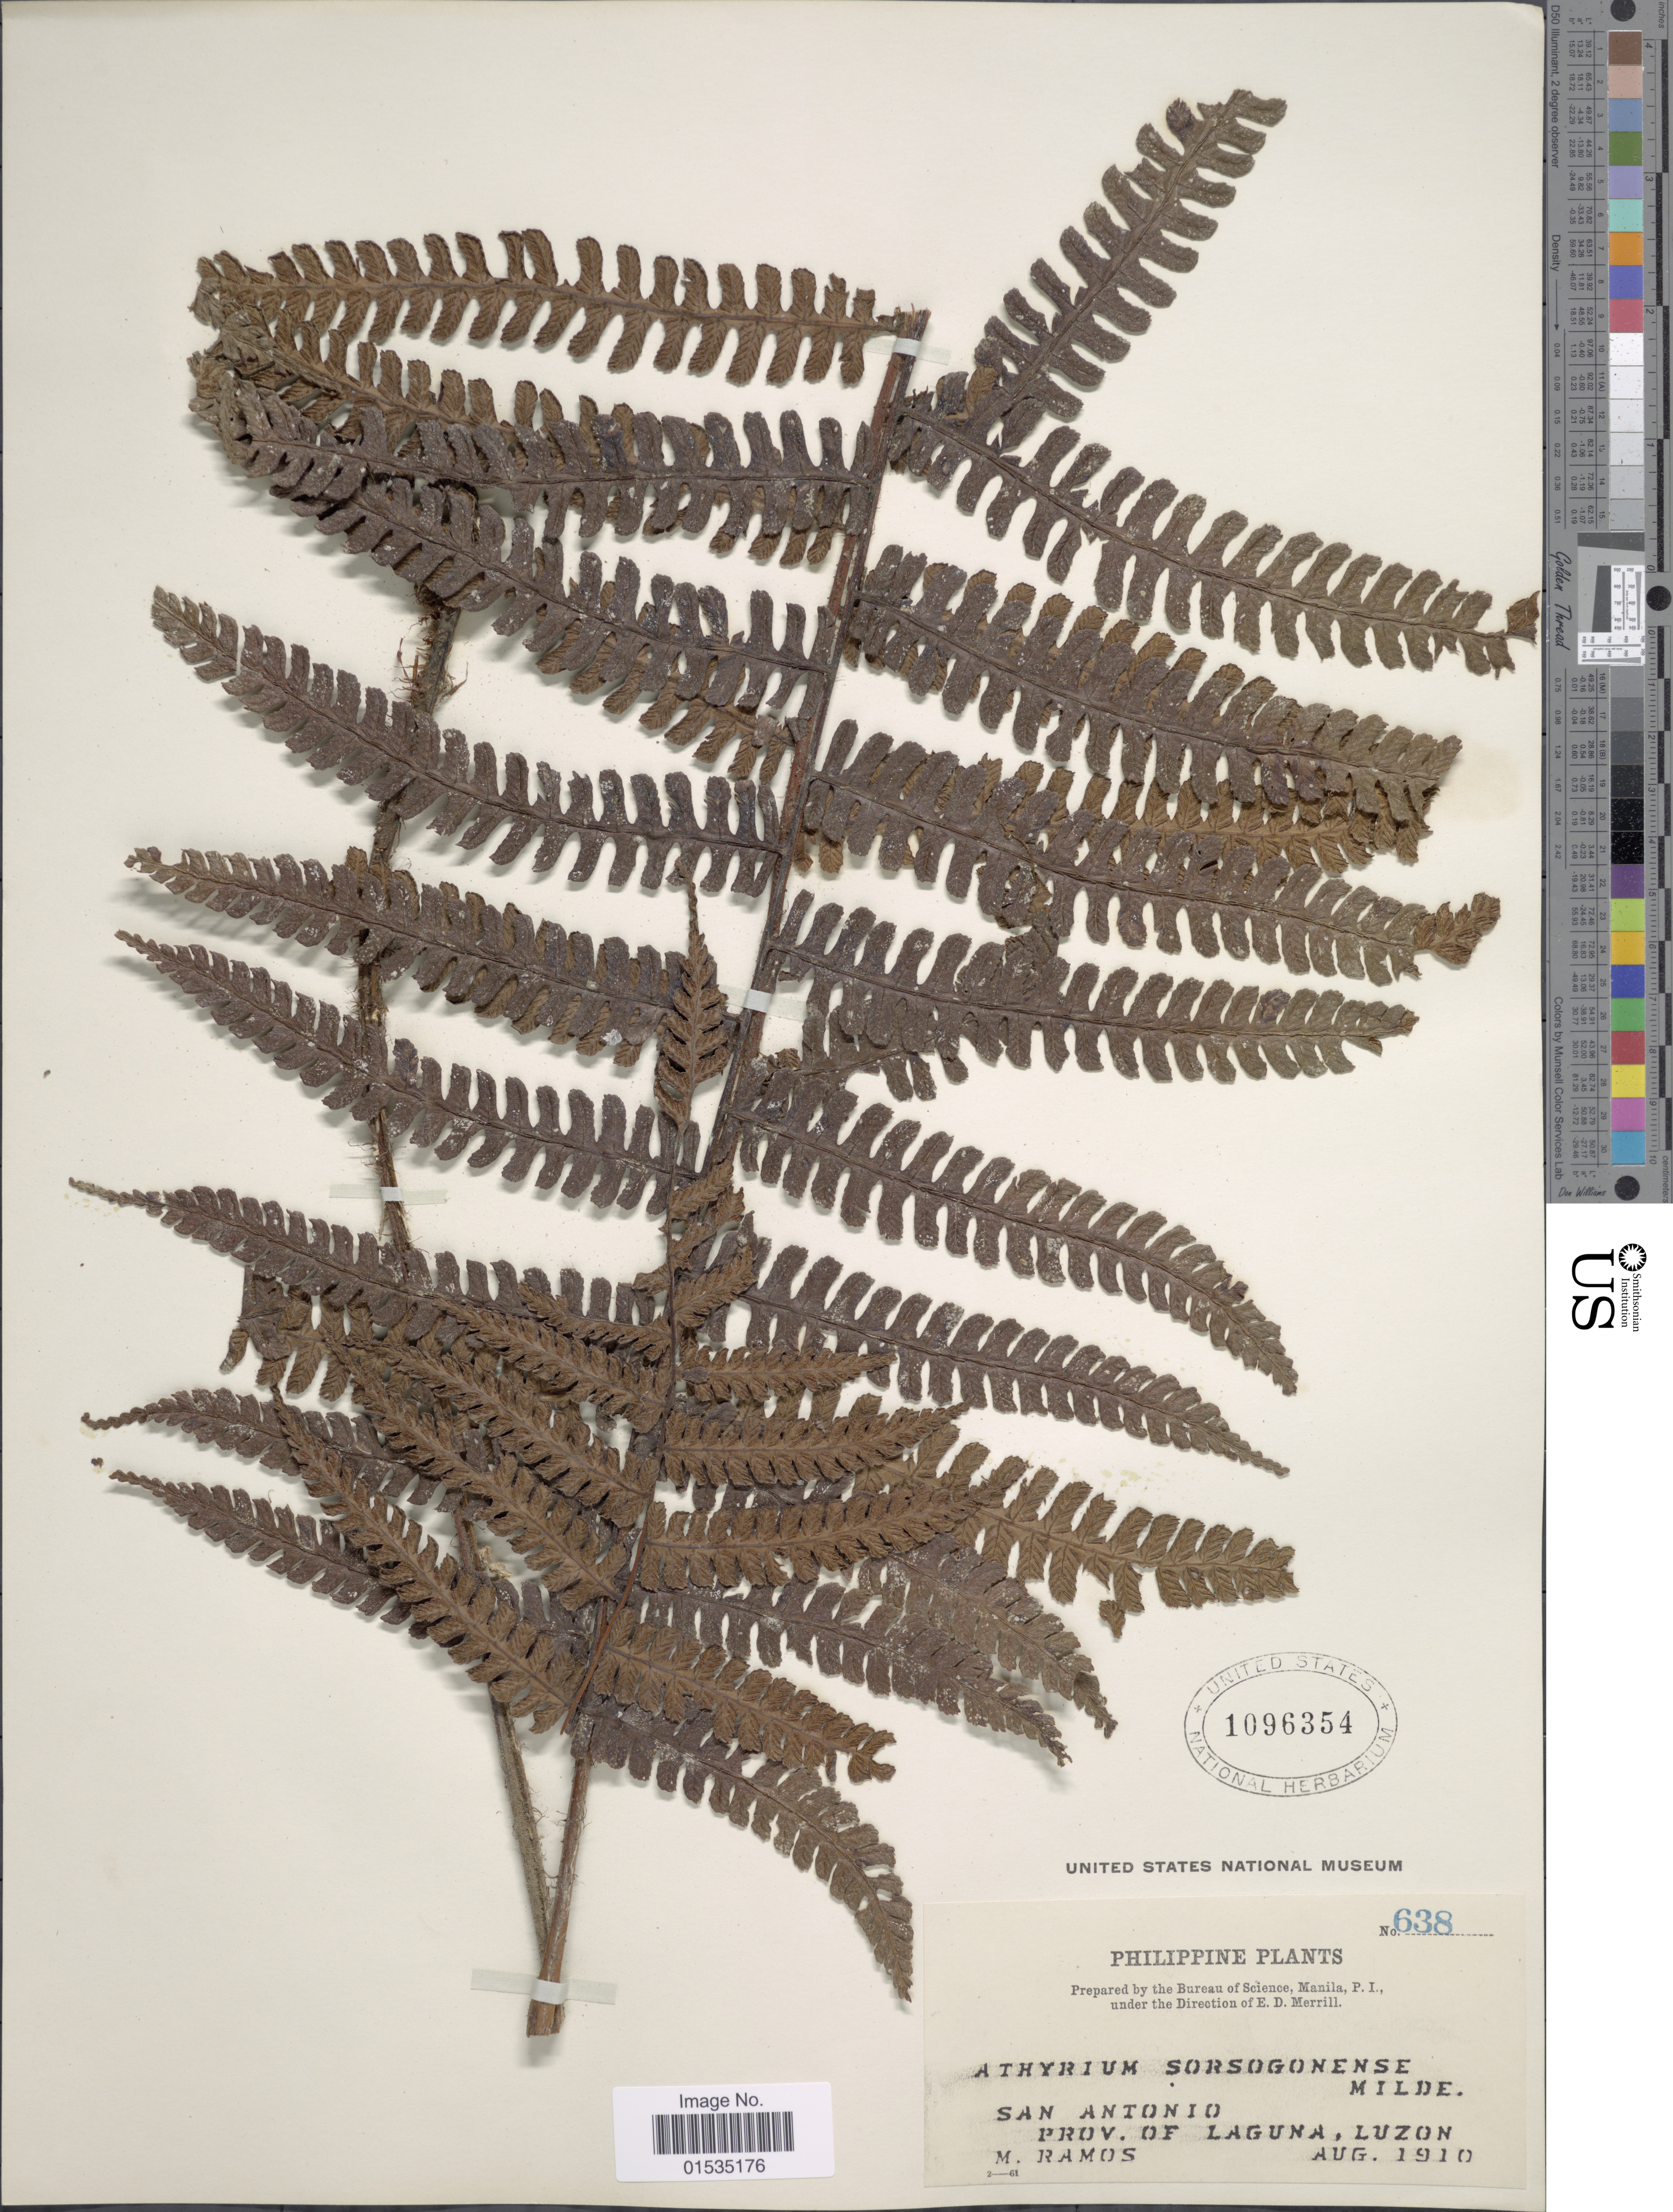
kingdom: Plantae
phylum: Tracheophyta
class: Polypodiopsida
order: Polypodiales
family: Athyriaceae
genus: Diplazium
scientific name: Diplazium sorzogonense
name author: (C. Presl) C. Presl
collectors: M. Ramos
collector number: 638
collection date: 1910-08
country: Philippines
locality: San Antonio, Prov. of Laguna, Luzon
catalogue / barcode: US 1096354